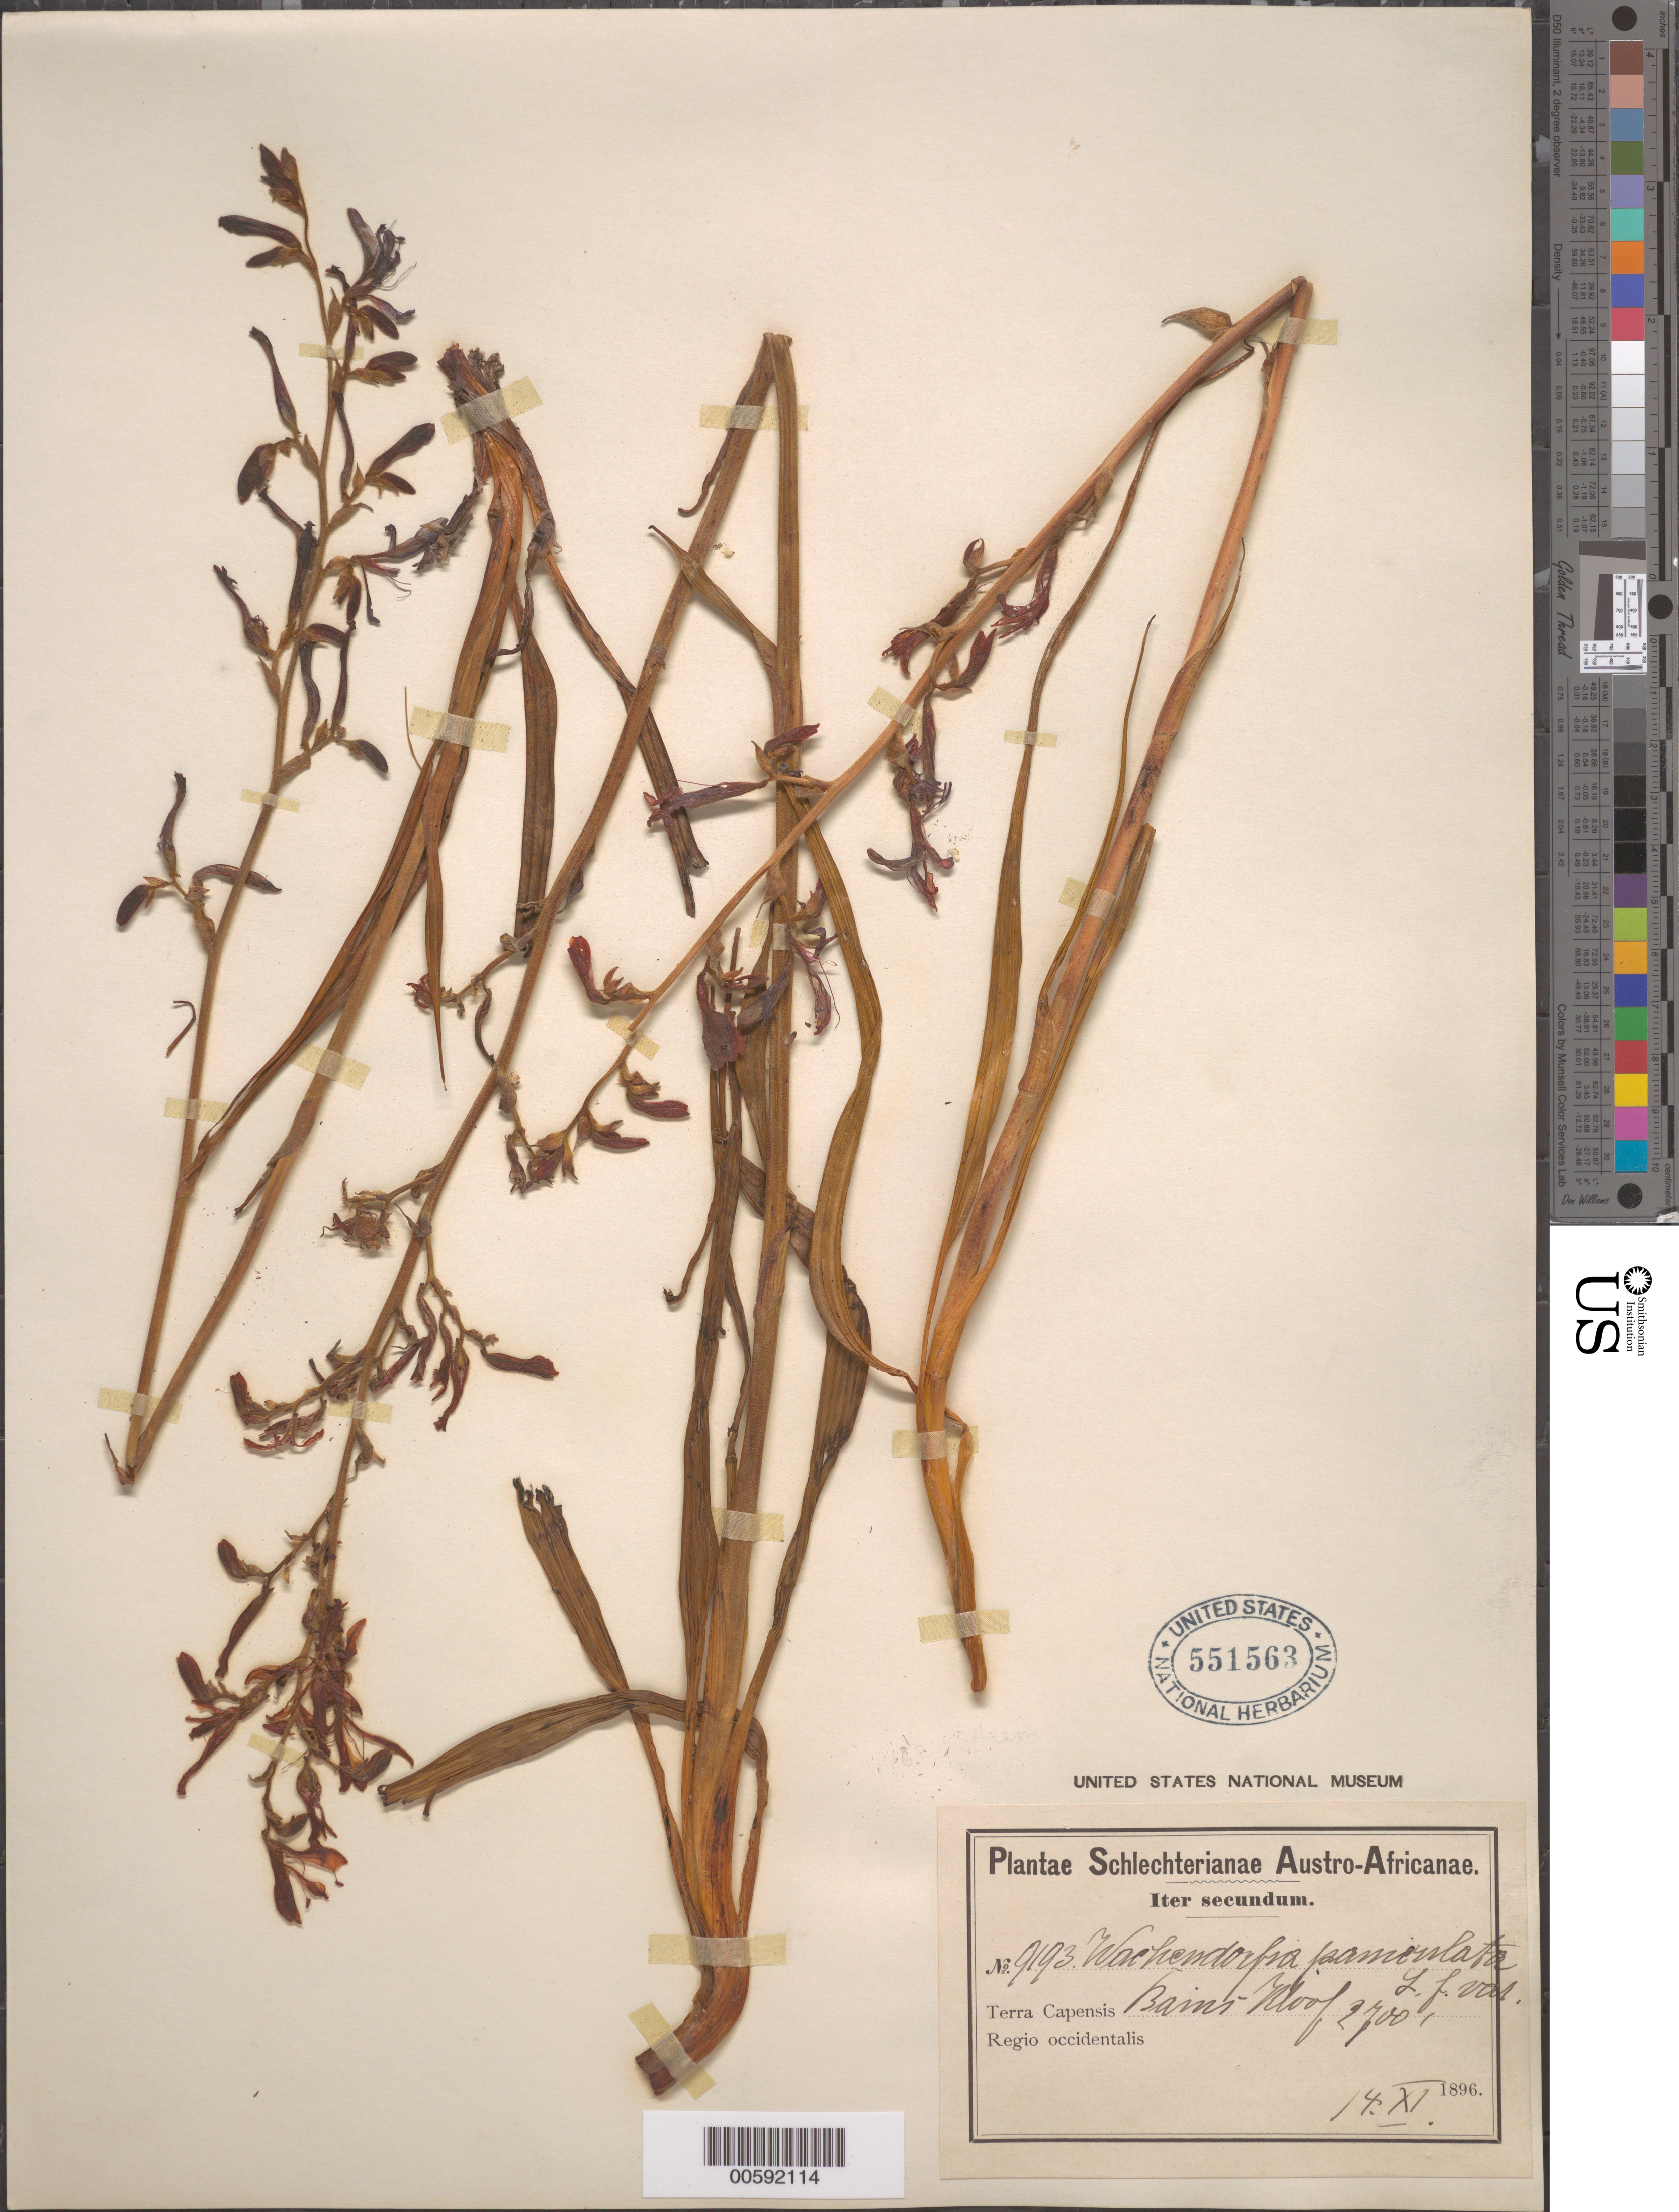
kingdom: Plantae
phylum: Tracheophyta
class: Liliopsida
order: Commelinales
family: Haemodoraceae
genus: Wachendorfia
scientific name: Wachendorfia paniculata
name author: L.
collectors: A. Schlechter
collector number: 9193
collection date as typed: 14 Nov 1896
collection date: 1896-11-14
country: South Africa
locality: Bains-hoff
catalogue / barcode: US 551563